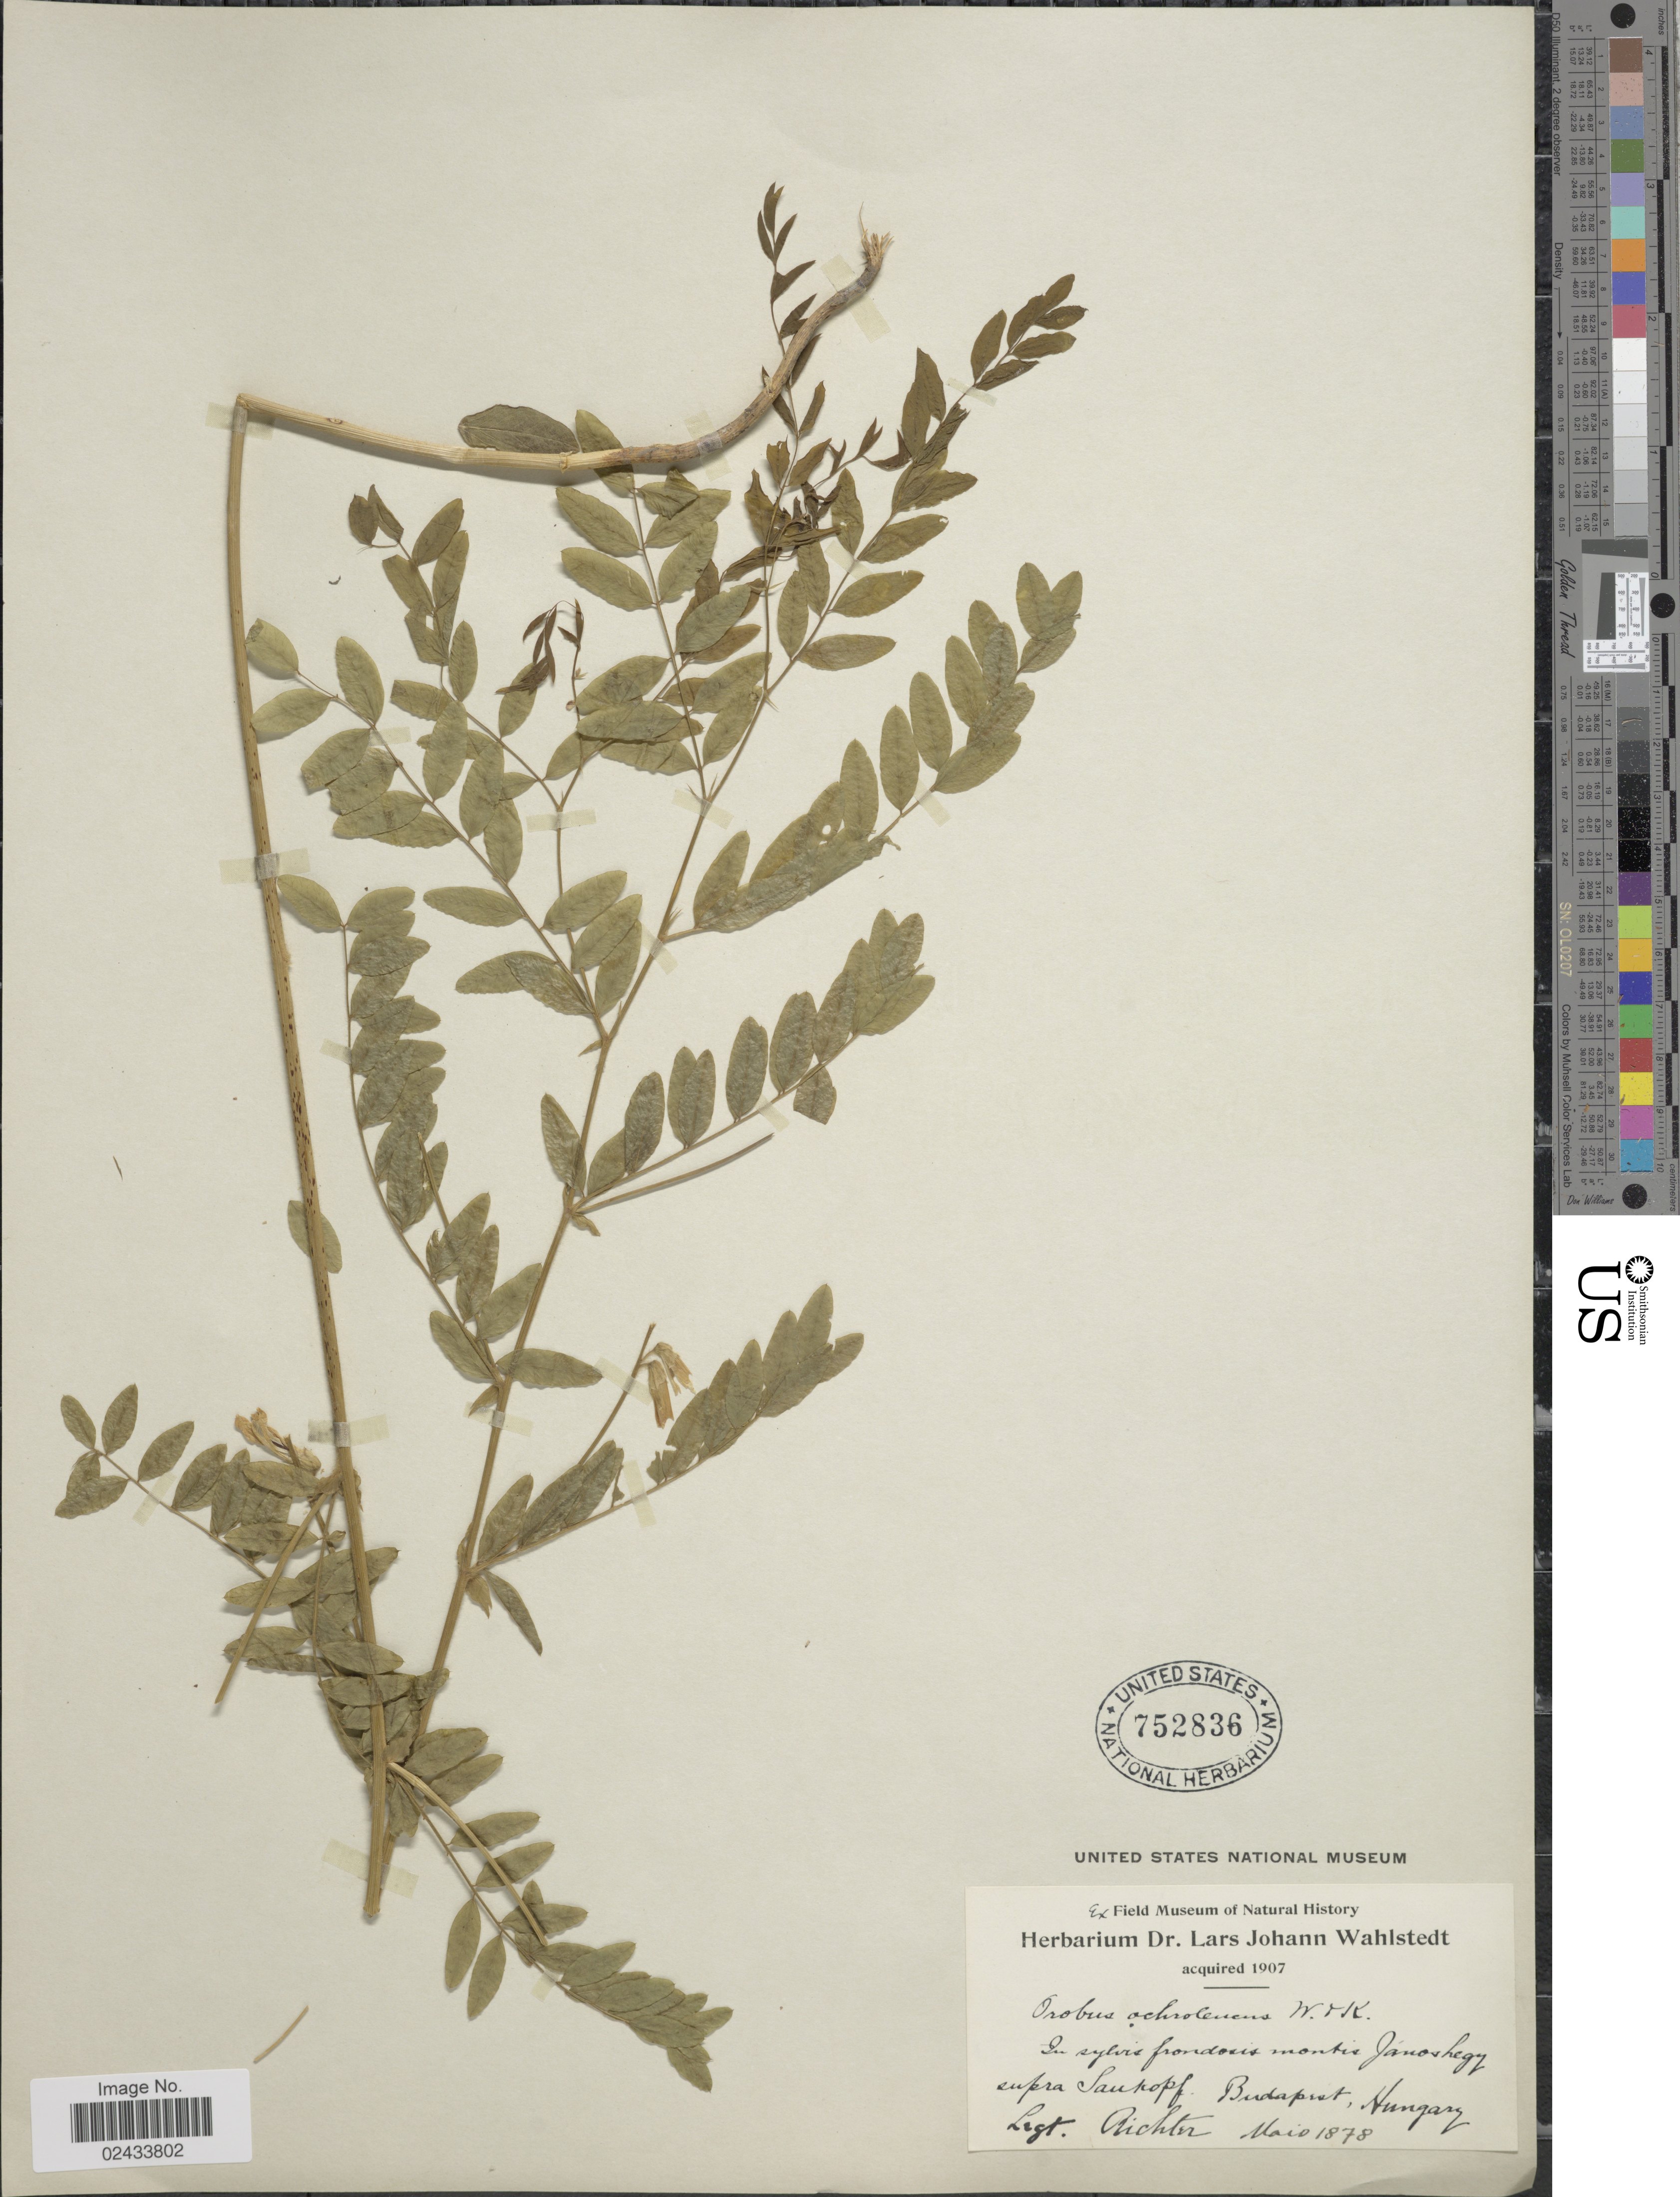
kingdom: Plantae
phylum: Tracheophyta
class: Magnoliopsida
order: Fabales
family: Fabaceae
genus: Lathyrus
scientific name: Lathyrus sp.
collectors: -- Richter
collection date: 1878-05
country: Hungary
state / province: Budapest, Capital District of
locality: In sylvia frondosis montis Janoshegy supra Saukopf [interpreted]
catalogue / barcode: US 752836